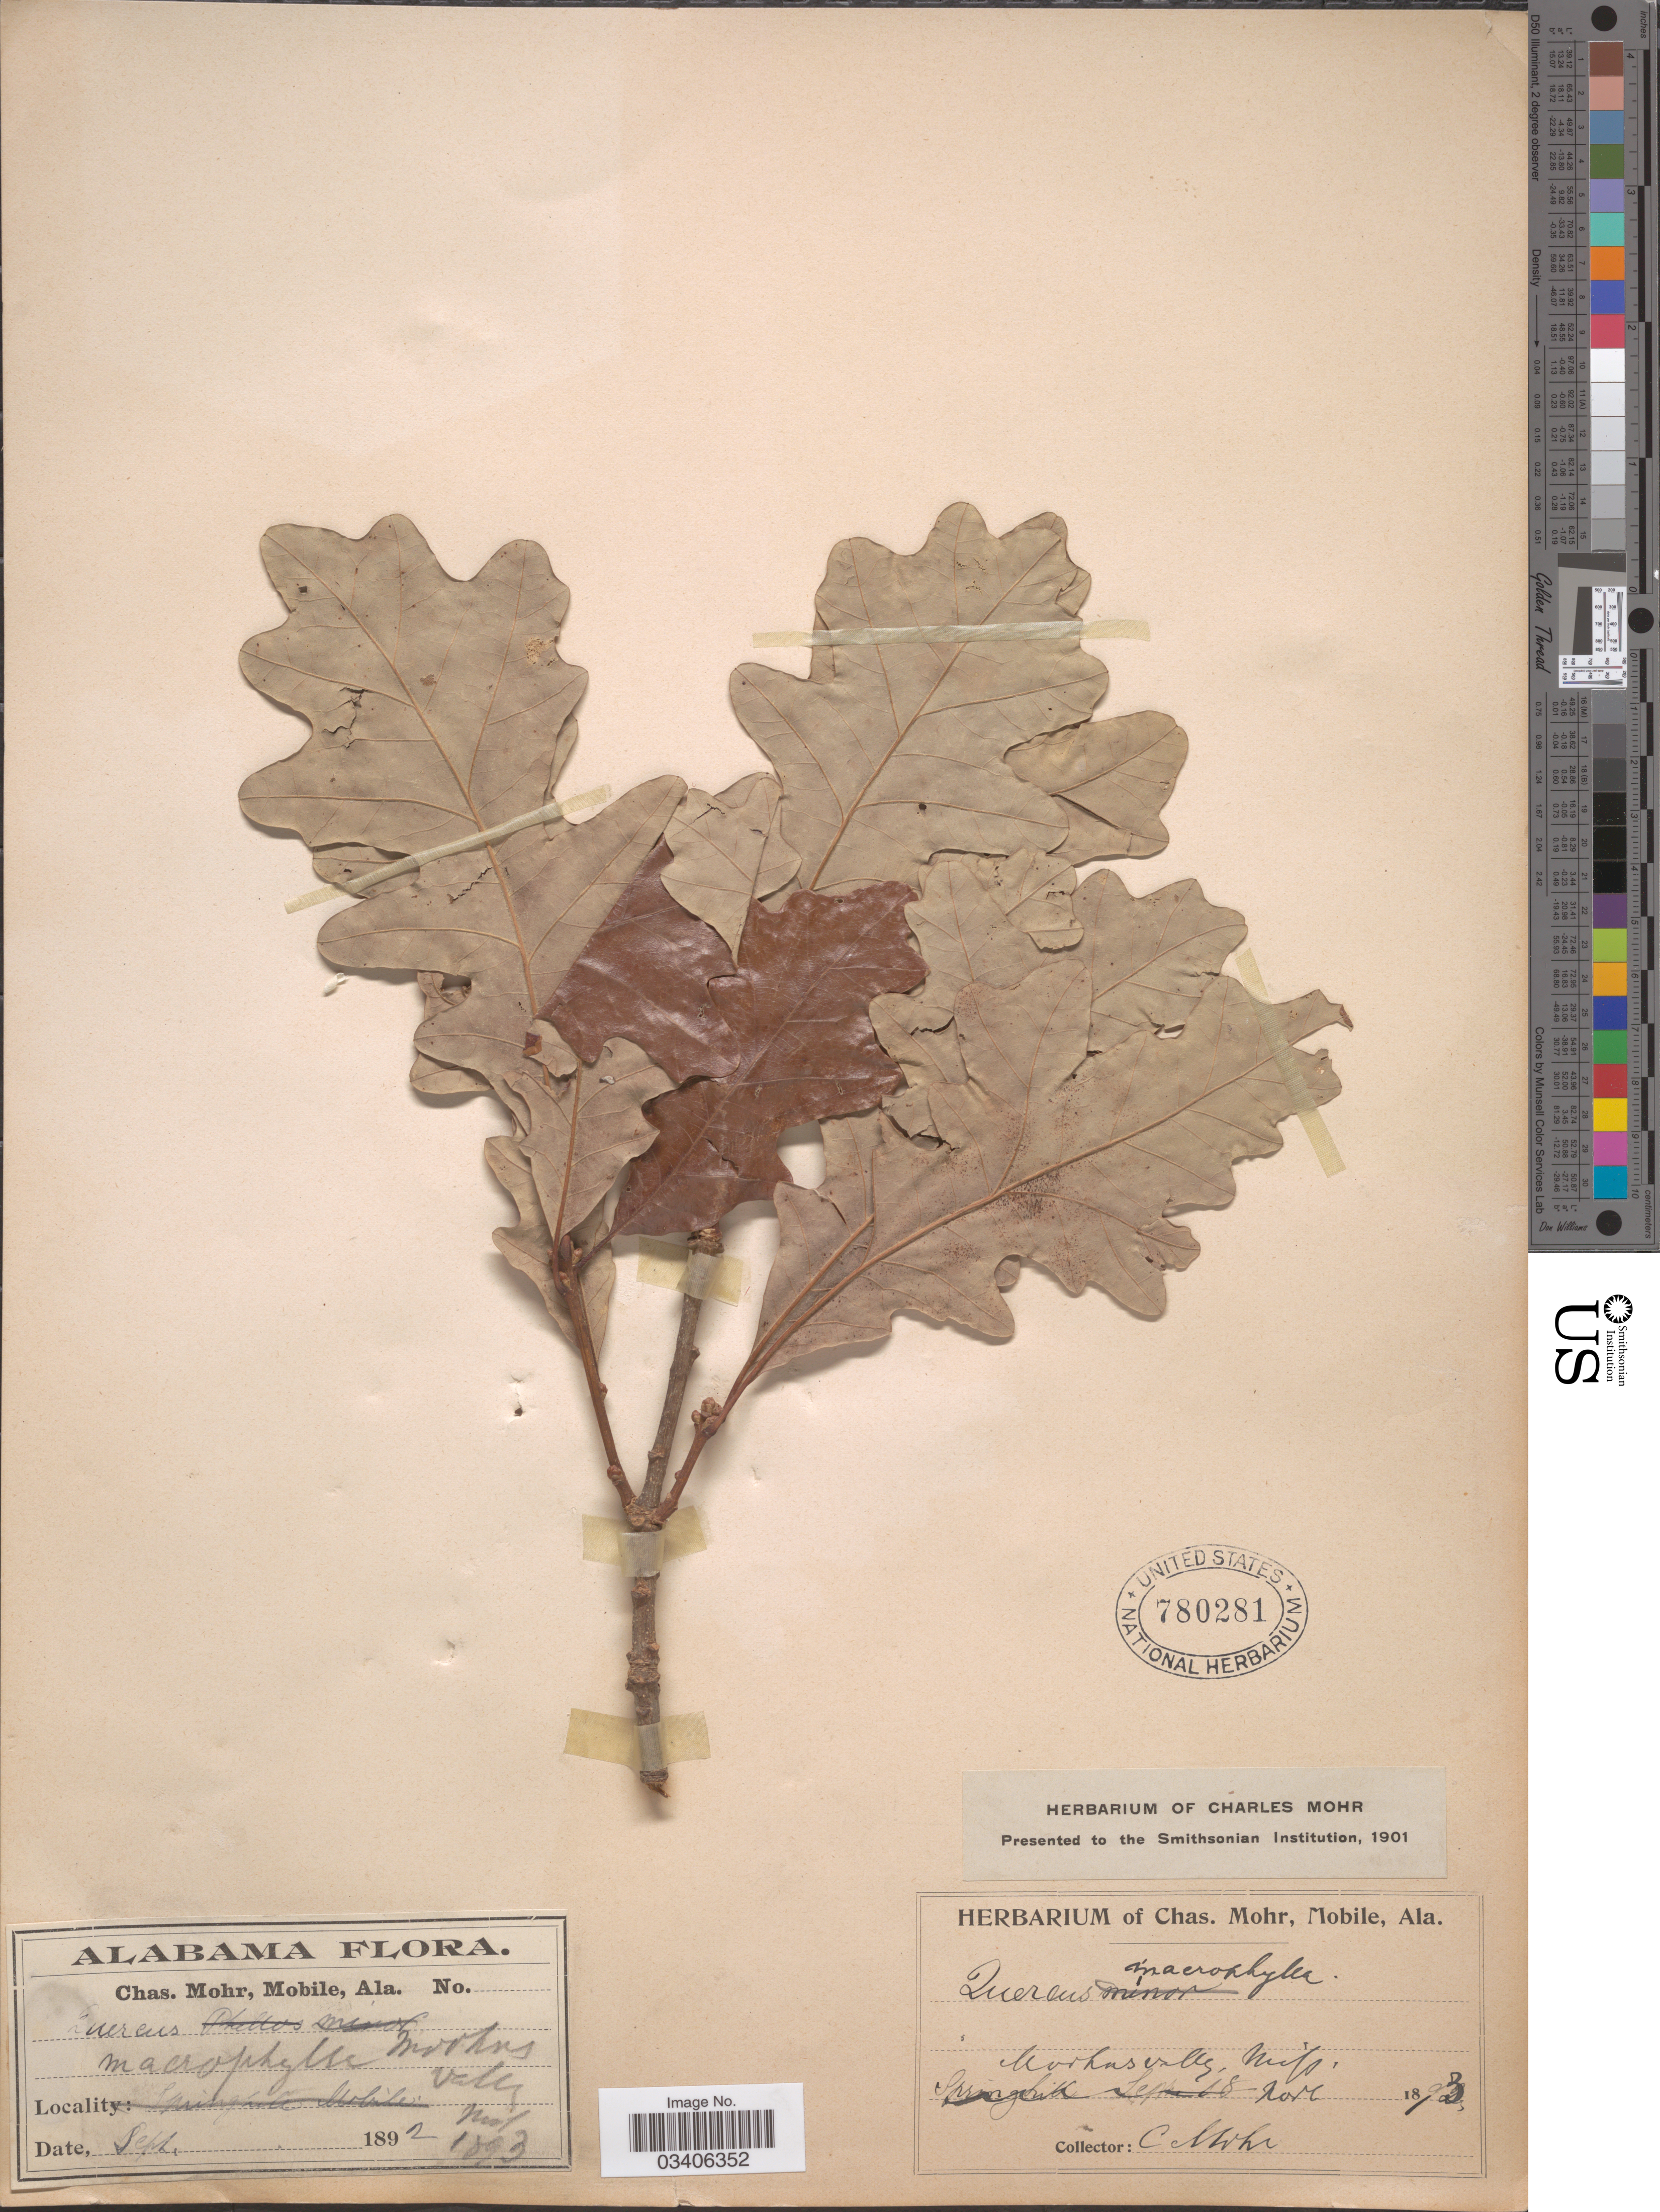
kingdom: Plantae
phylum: Tracheophyta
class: Magnoliopsida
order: Fagales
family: Fagaceae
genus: Quercus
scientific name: Quercus lyrata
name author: Walter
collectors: Mohr, C. T. (herbarium)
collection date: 1892-09/1893-11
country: United States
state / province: Mississippi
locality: Moohns Valley.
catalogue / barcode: US 780281